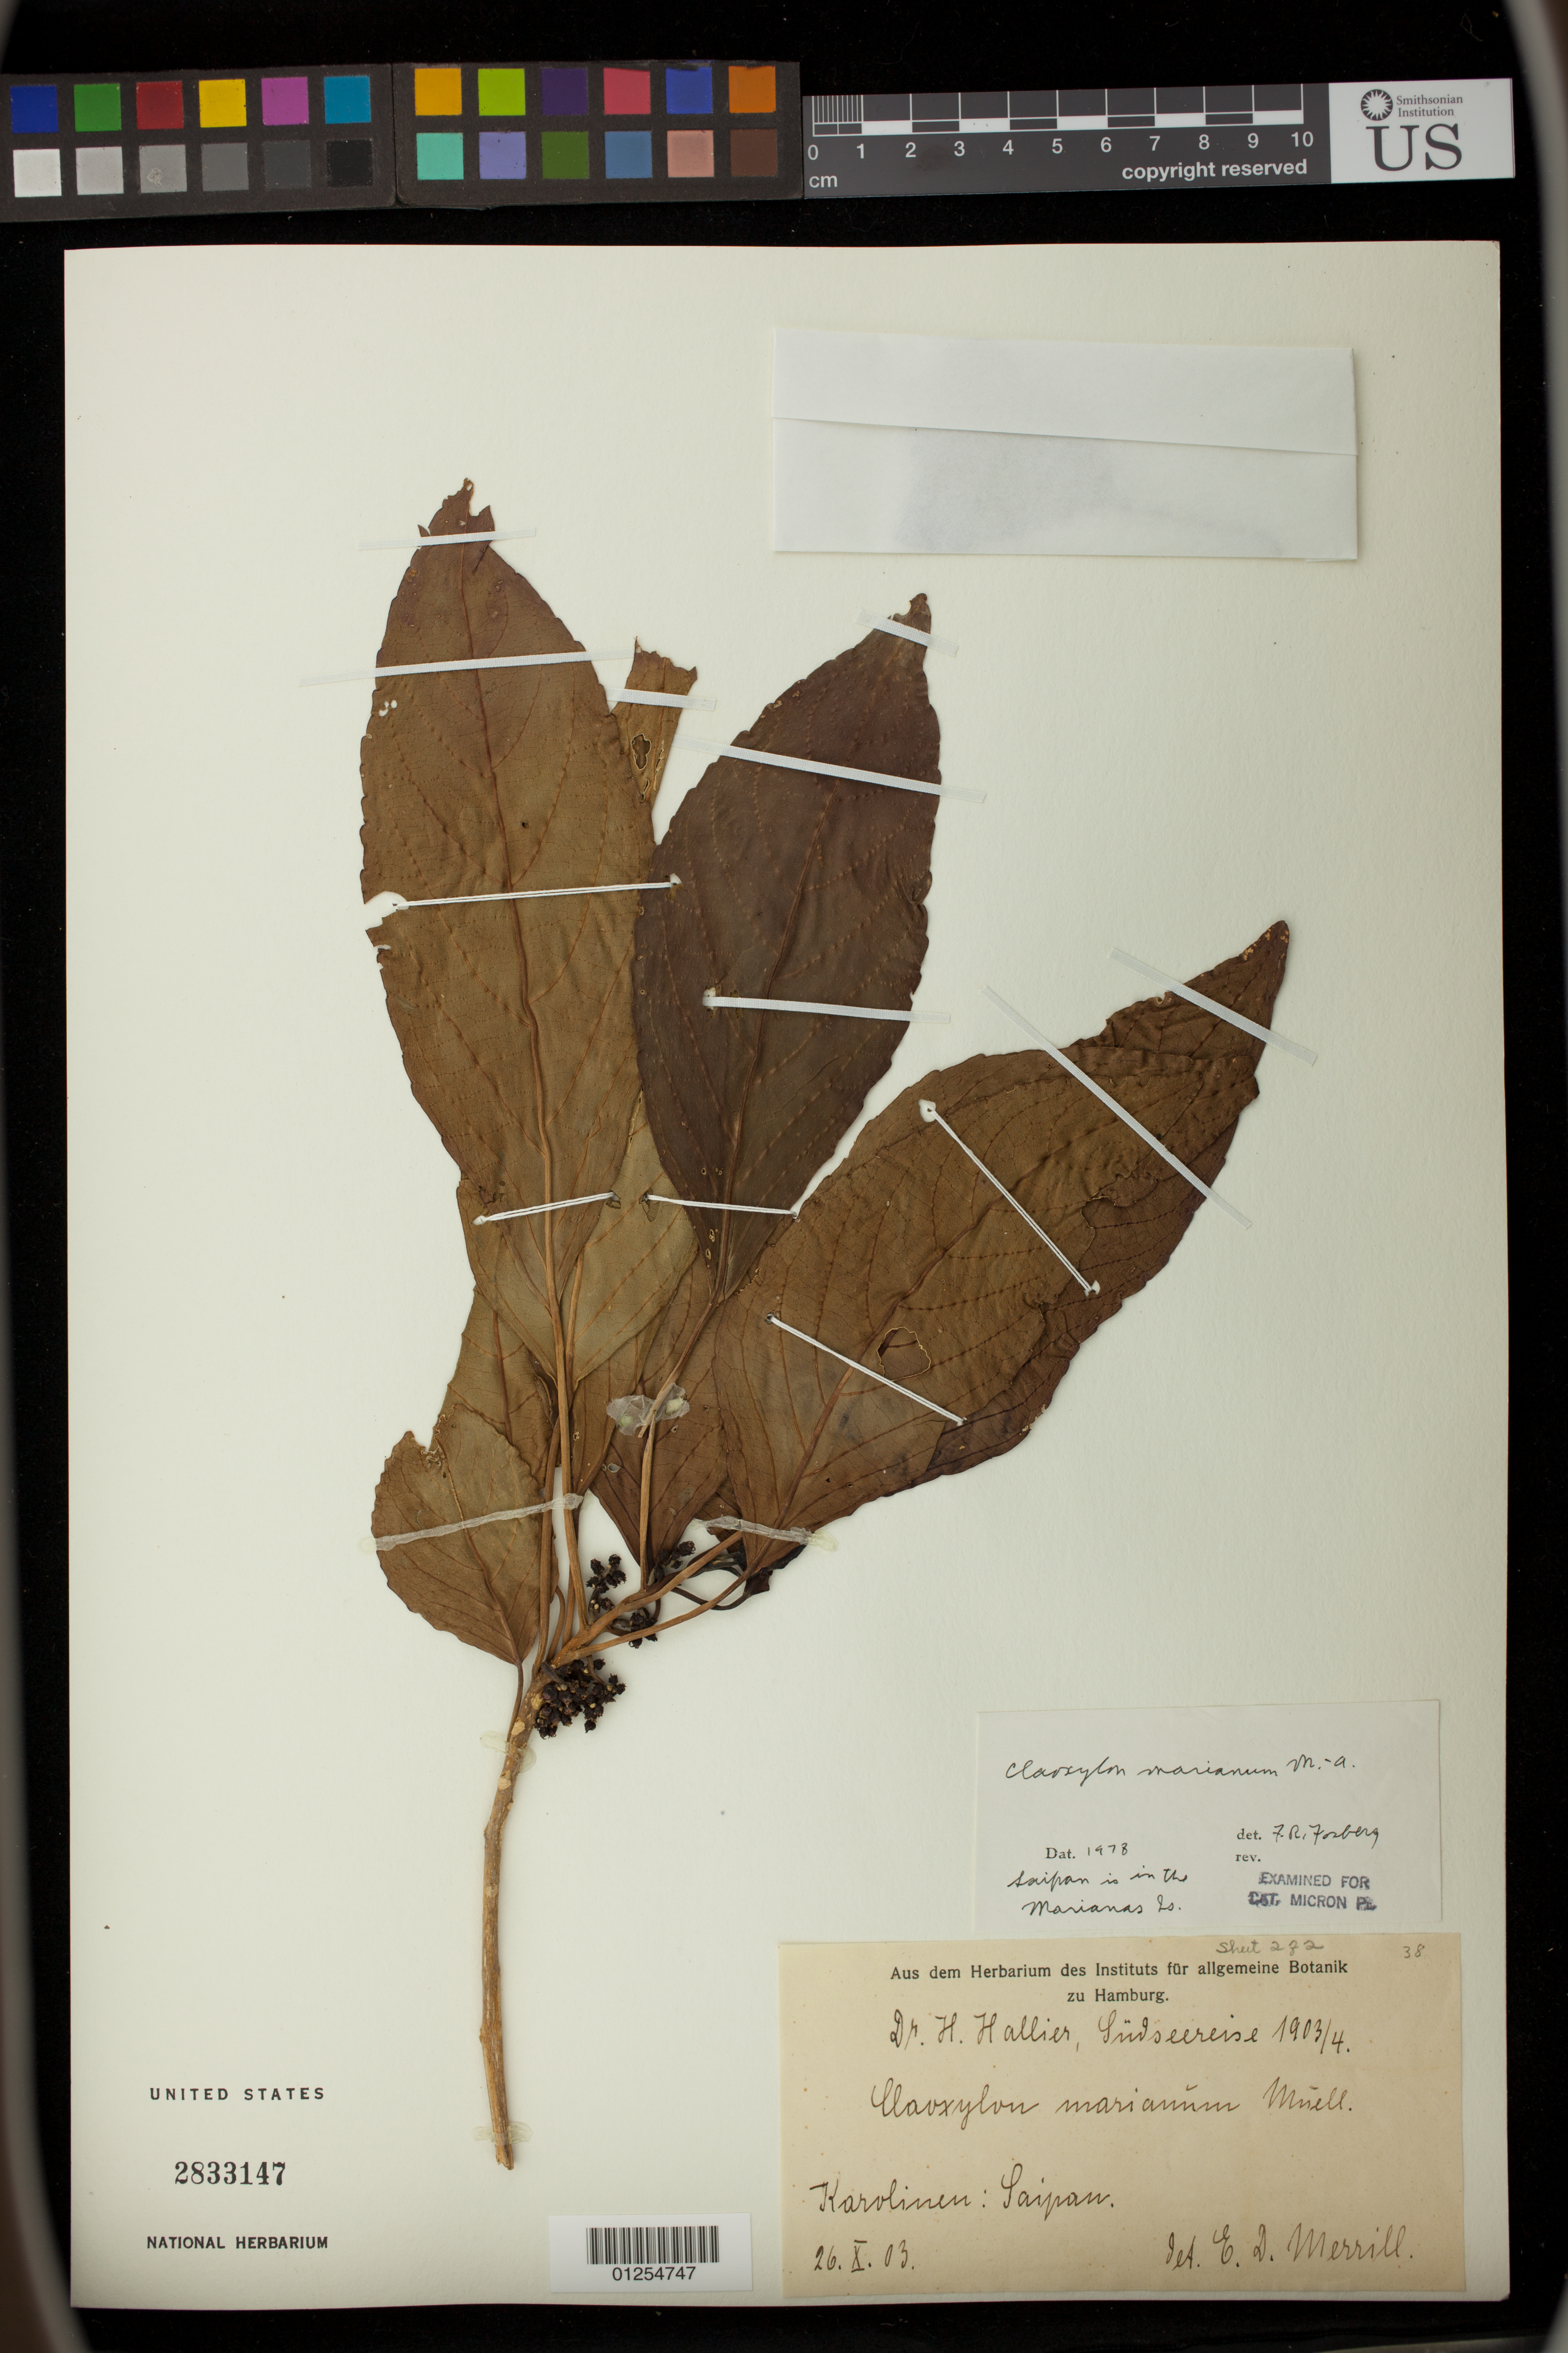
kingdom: Plantae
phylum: Tracheophyta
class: Magnoliopsida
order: Malpighiales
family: Euphorbiaceae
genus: Claoxylon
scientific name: Claoxylon marianum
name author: Müll. Arg.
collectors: E. D. Merrill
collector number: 38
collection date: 1903-10-26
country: Northern Mariana Islands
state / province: Saipan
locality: Karolinen [Caroline Islands]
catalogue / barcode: US 2833147